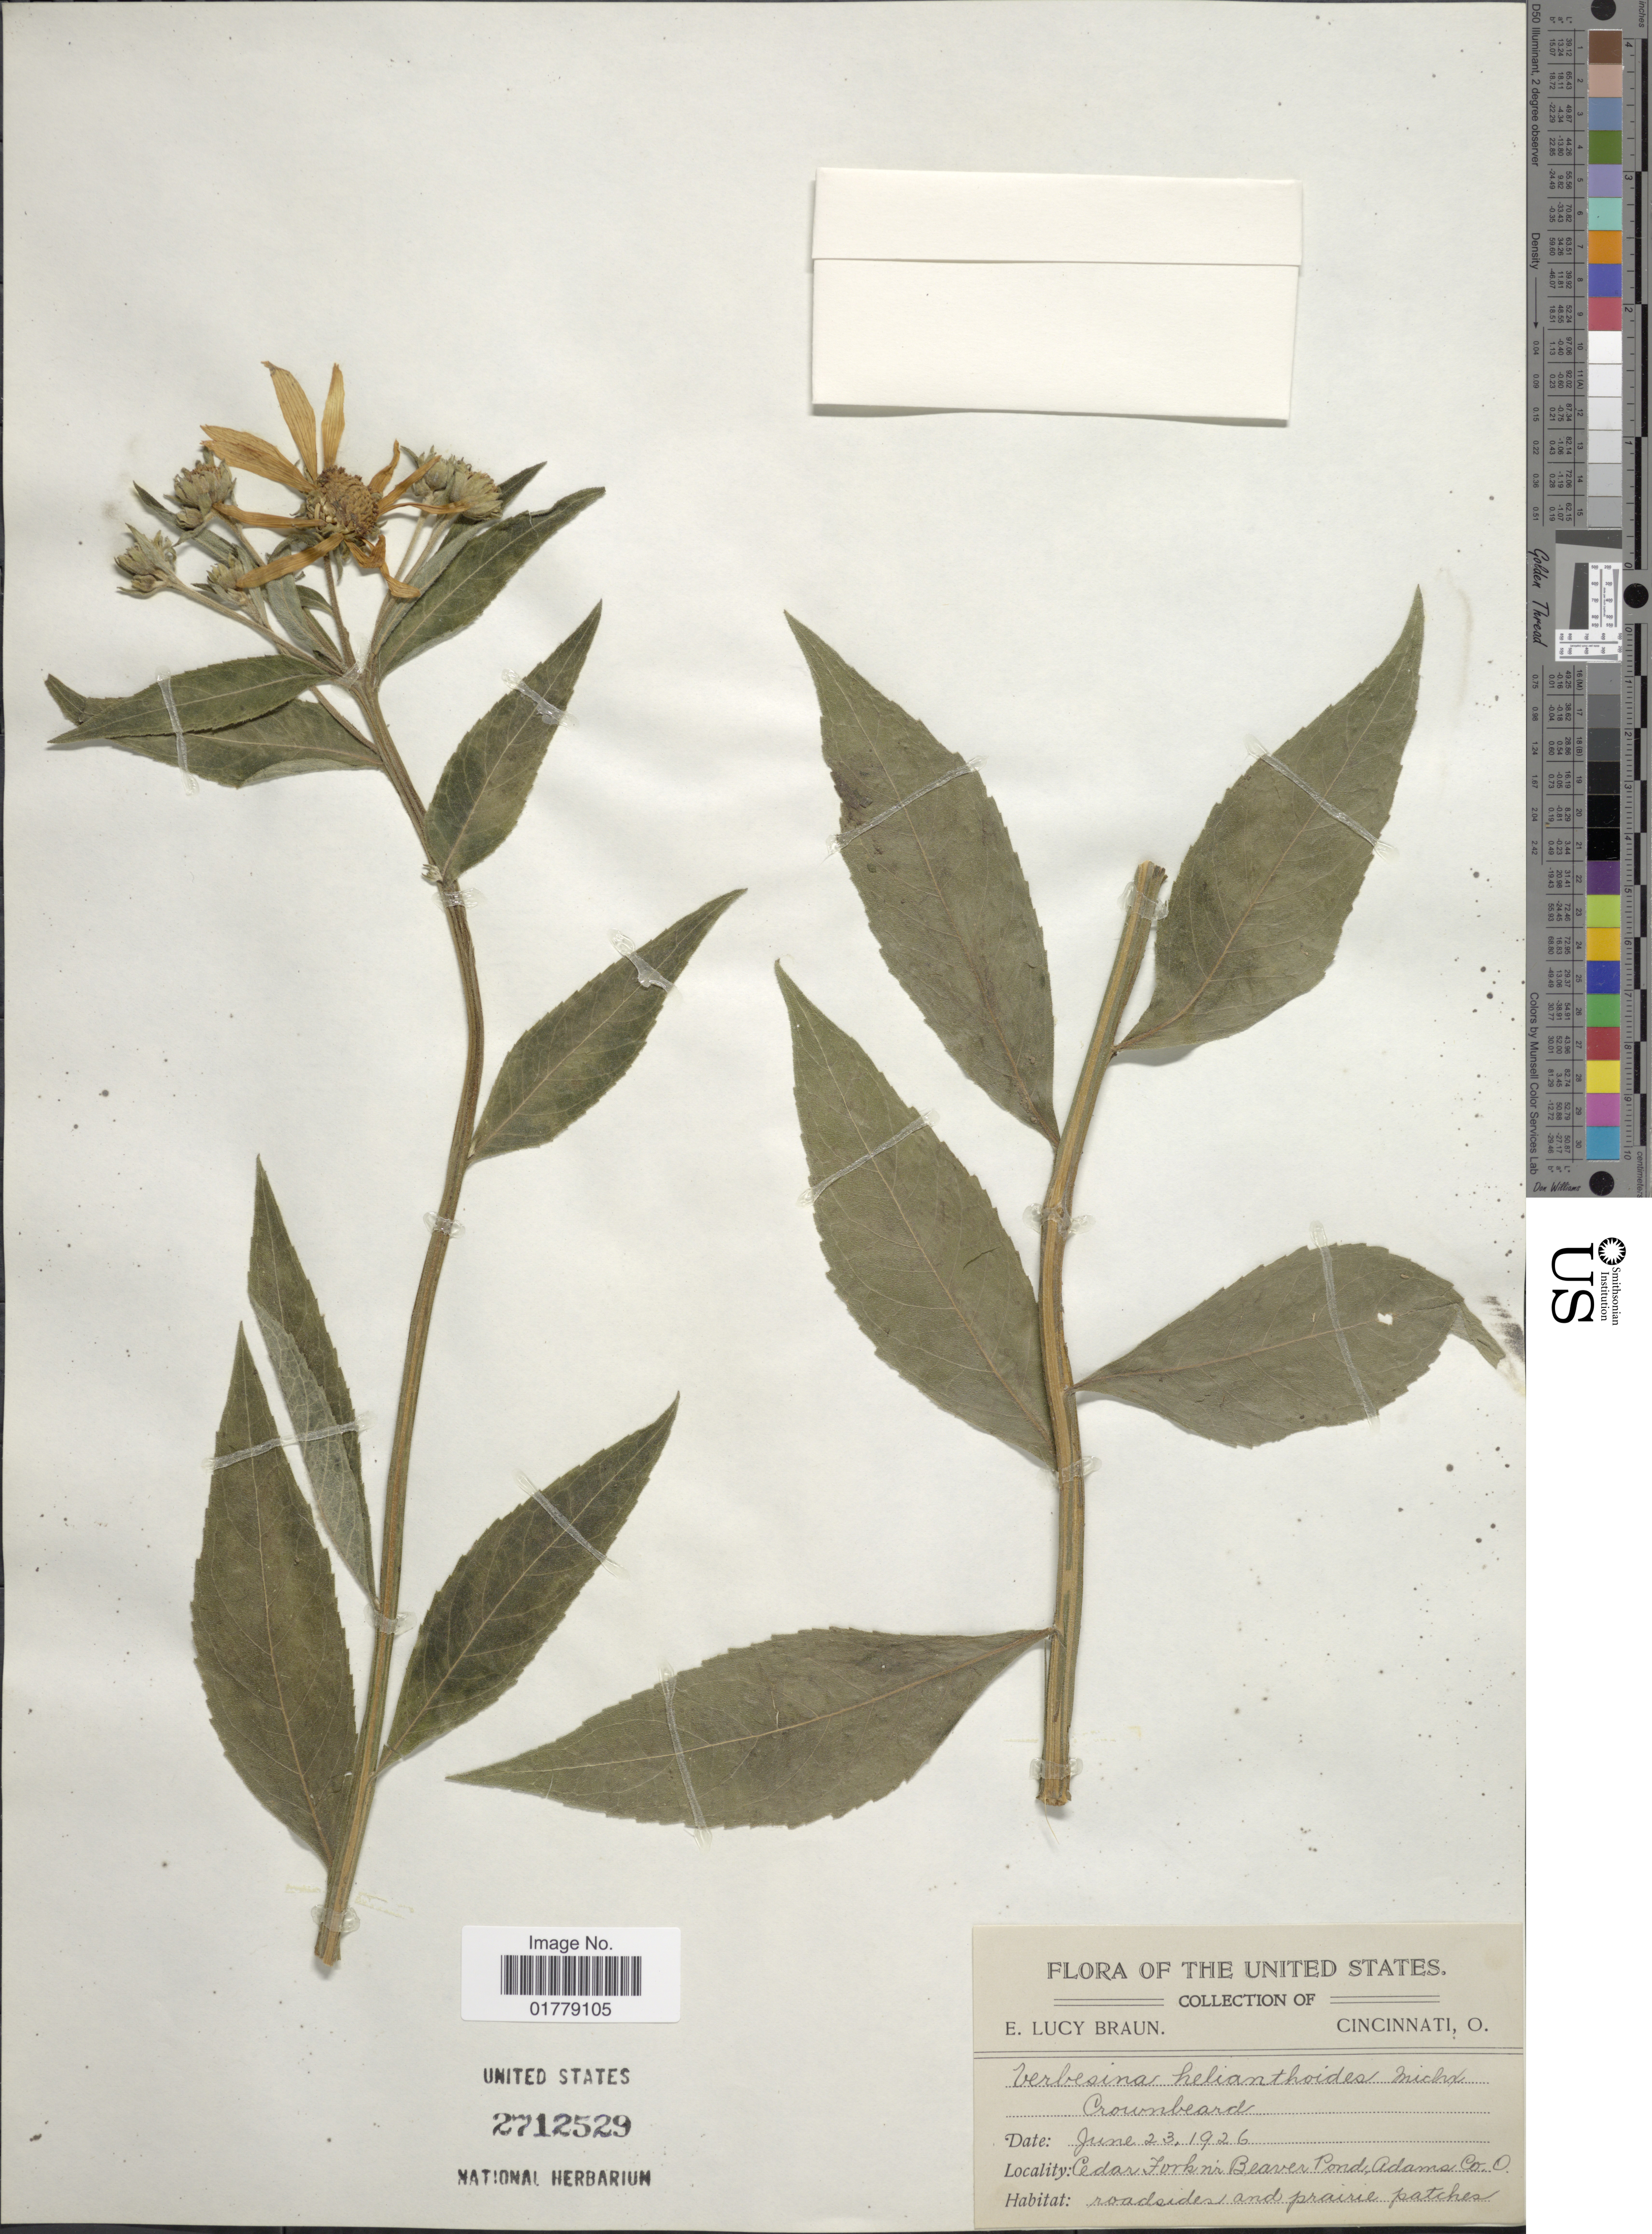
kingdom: Plantae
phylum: Tracheophyta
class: Magnoliopsida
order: Asterales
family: Asteraceae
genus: Verbesina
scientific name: Verbesina helianthoides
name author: Hook. & Arn. in Hook.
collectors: E. L. Braun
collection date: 1926-06-23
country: United States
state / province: Ohio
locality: Cedar Fork nr Beaver Pond, Adams Co., O.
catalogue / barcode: US 2712529